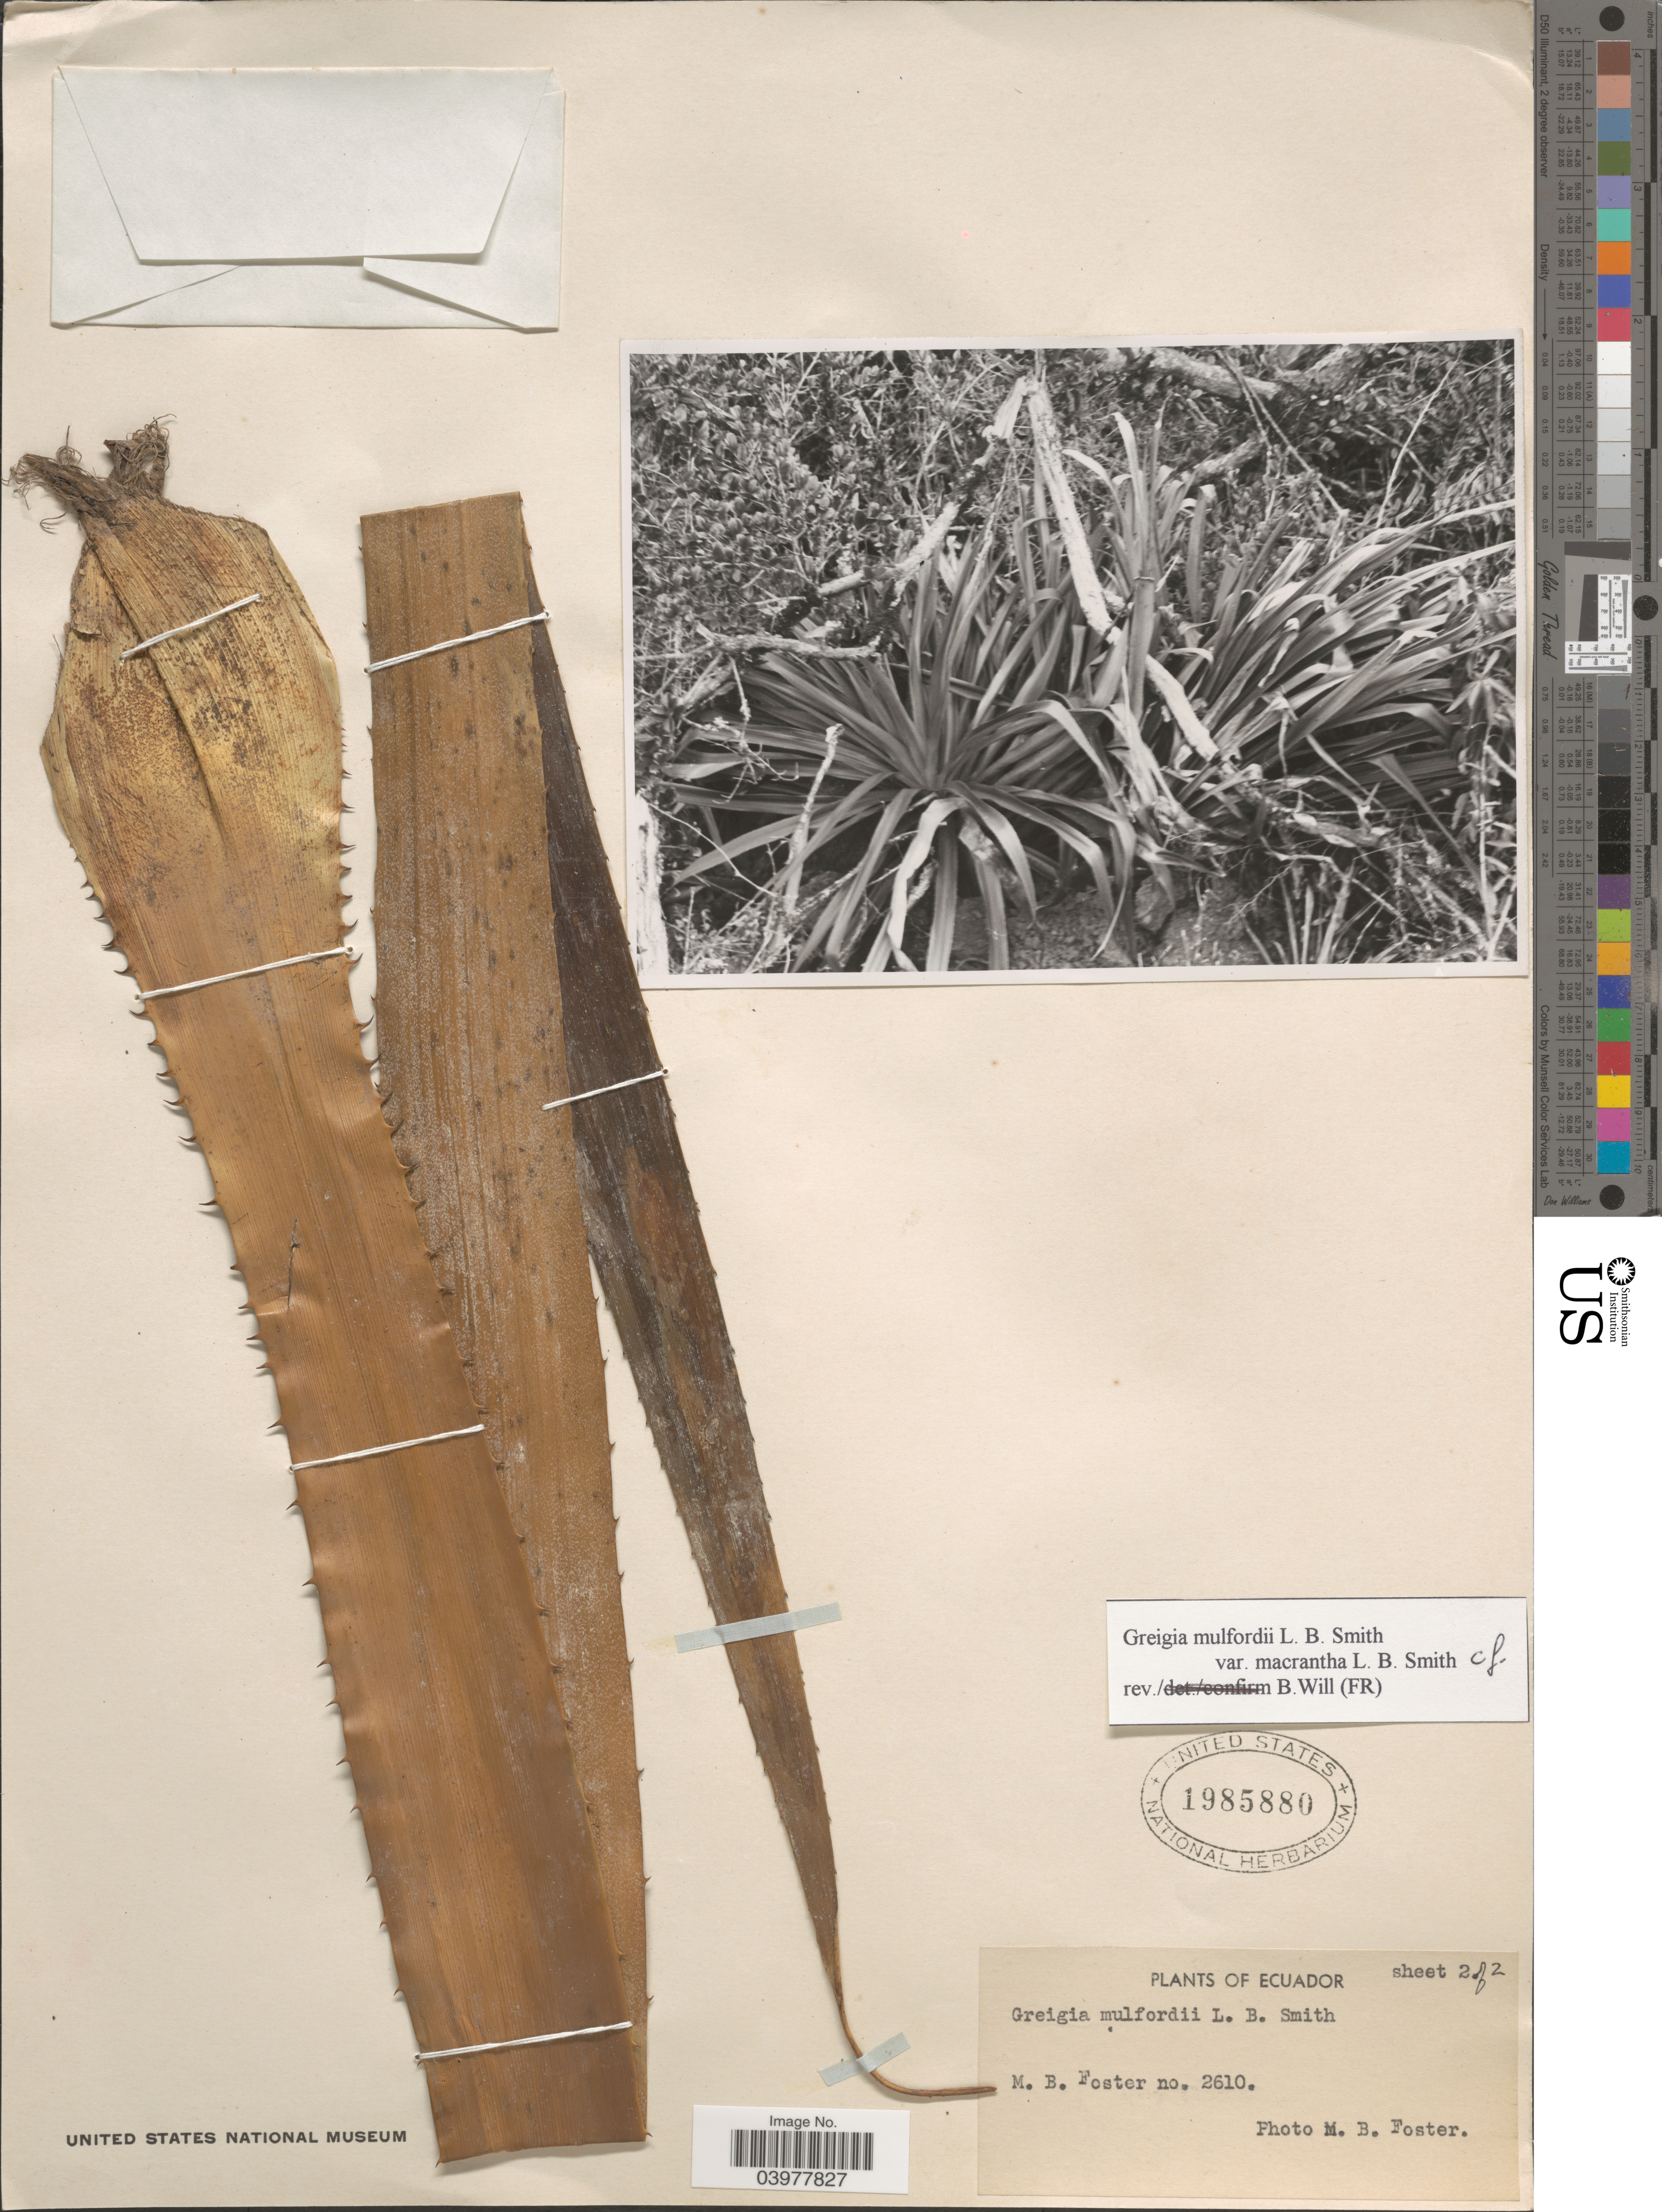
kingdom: Plantae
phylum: Tracheophyta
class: Liliopsida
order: Poales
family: Bromeliaceae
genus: Greigia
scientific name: Greigia mulfordii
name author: L.B. Sm.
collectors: M. B. Foster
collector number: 2610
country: Ecuador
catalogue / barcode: US 1985880